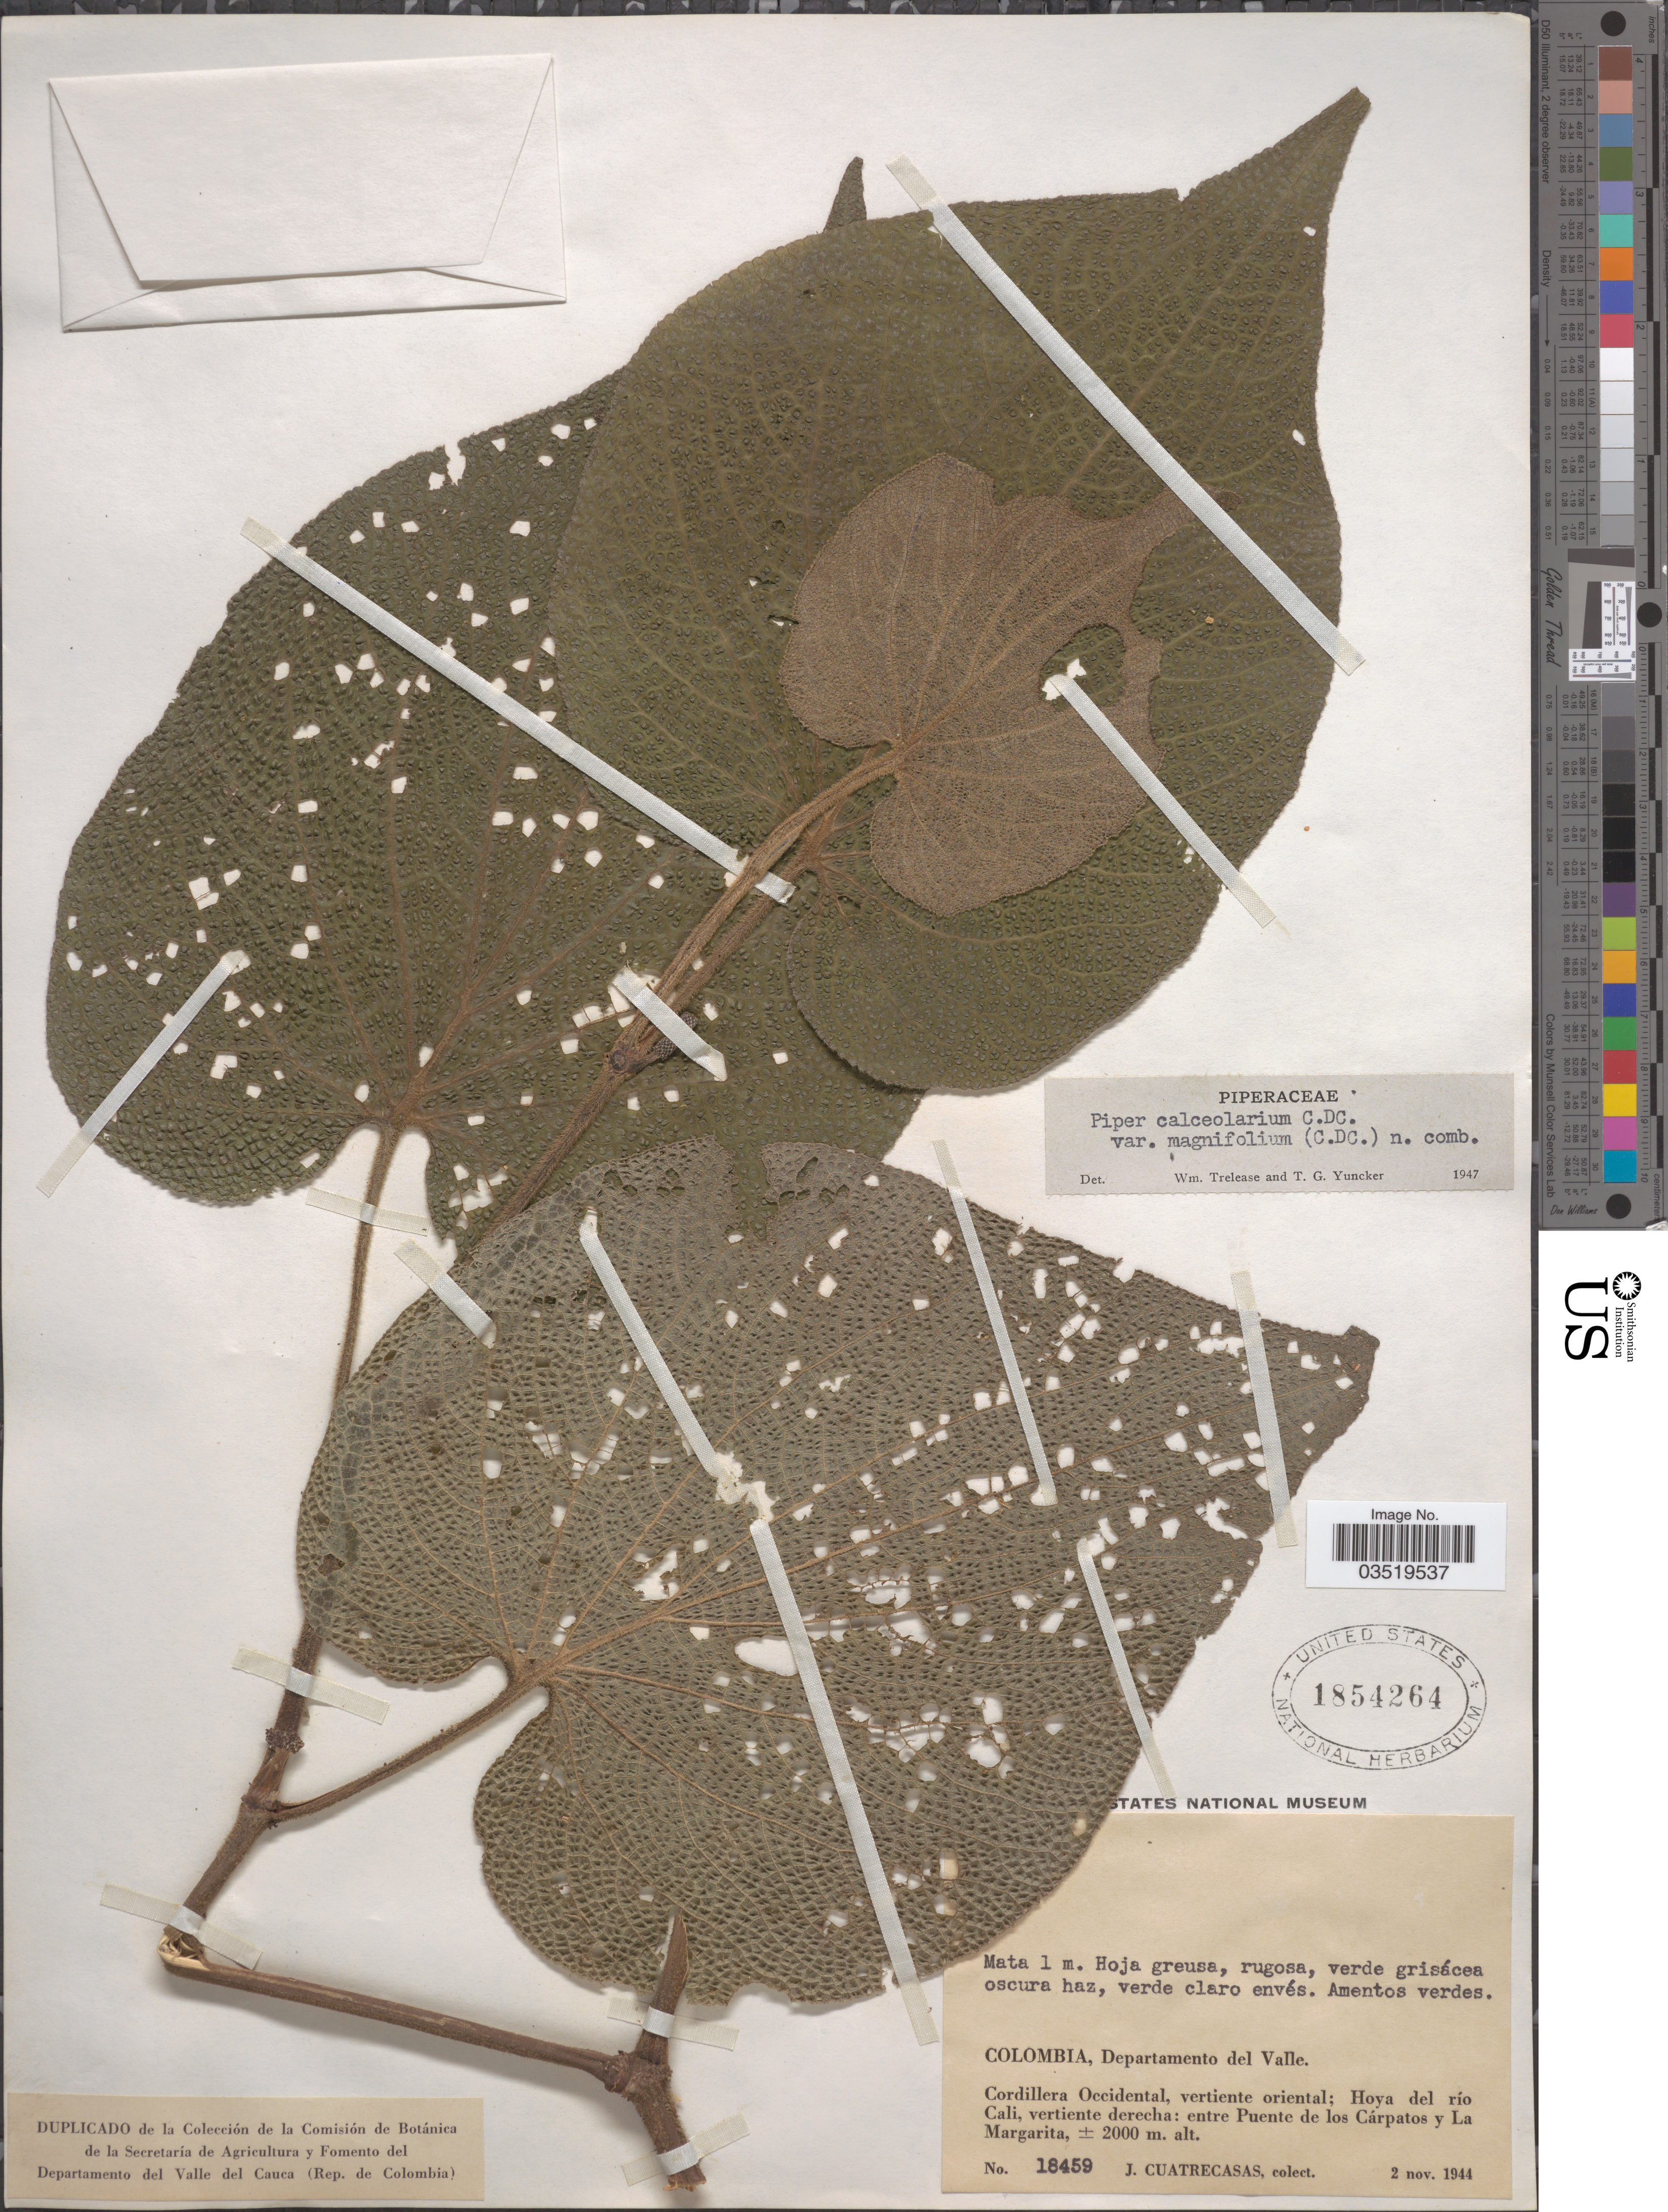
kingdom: Plantae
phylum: Tracheophyta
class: Magnoliopsida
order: Piperales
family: Piperaceae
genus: Piper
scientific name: Piper calceolarium var. magnifolium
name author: (C. DC.) Trel. & Yunck.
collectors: J. Cuatrecasas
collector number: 18459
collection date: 1944-11-02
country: Colombia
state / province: Valle del Cauca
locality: Departamento del Valle. Cordillera Occidental, vertiente oriental; Hoya del río Cali, vertiente derecha: entre Puente de los Cárpatos y La Margarita.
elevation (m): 2000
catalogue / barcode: US 1854264